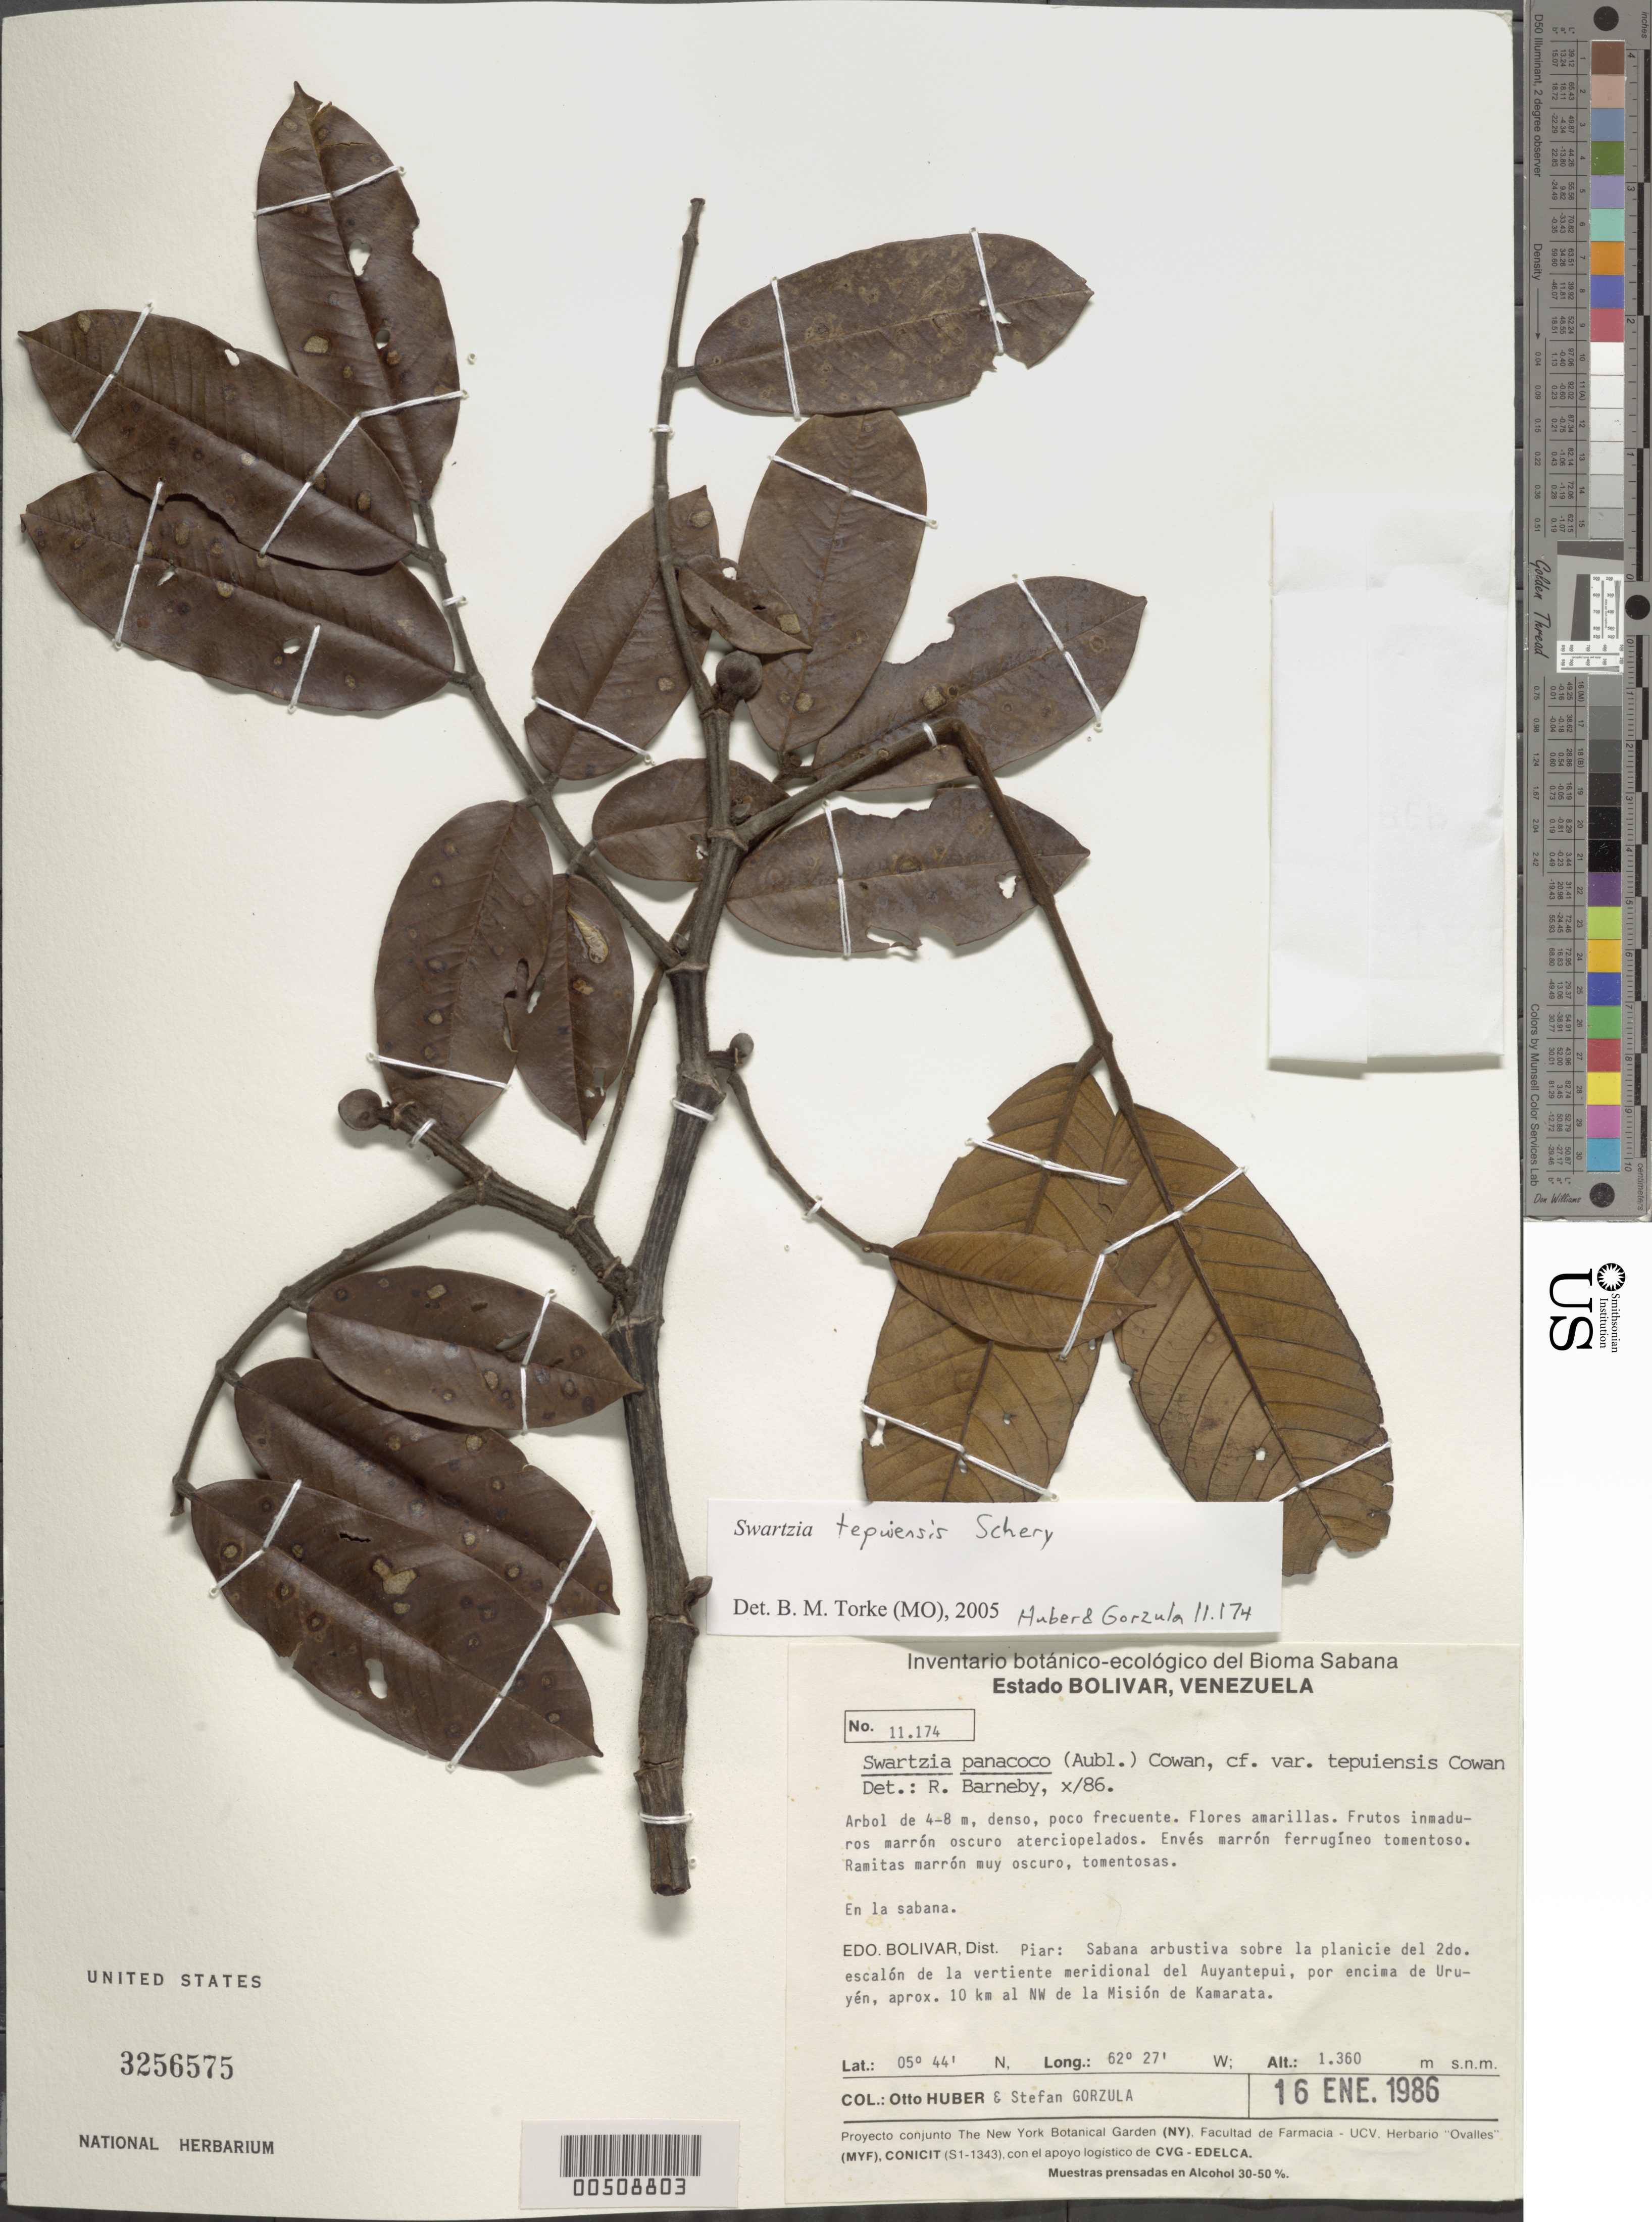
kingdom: Plantae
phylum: Tracheophyta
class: Magnoliopsida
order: Fabales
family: Fabaceae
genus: Swartzia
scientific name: Swartzia tepuiensis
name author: (Schery) R.S. Cowan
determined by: Torke, B. M., (MO)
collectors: O. Huber & S. Gorzula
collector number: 11174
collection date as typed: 16 Jan 1986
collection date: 1986-01-16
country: Venezuela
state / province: Bolivar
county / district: Piar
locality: NW of Mision de Kamarata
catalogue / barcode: US 3256575